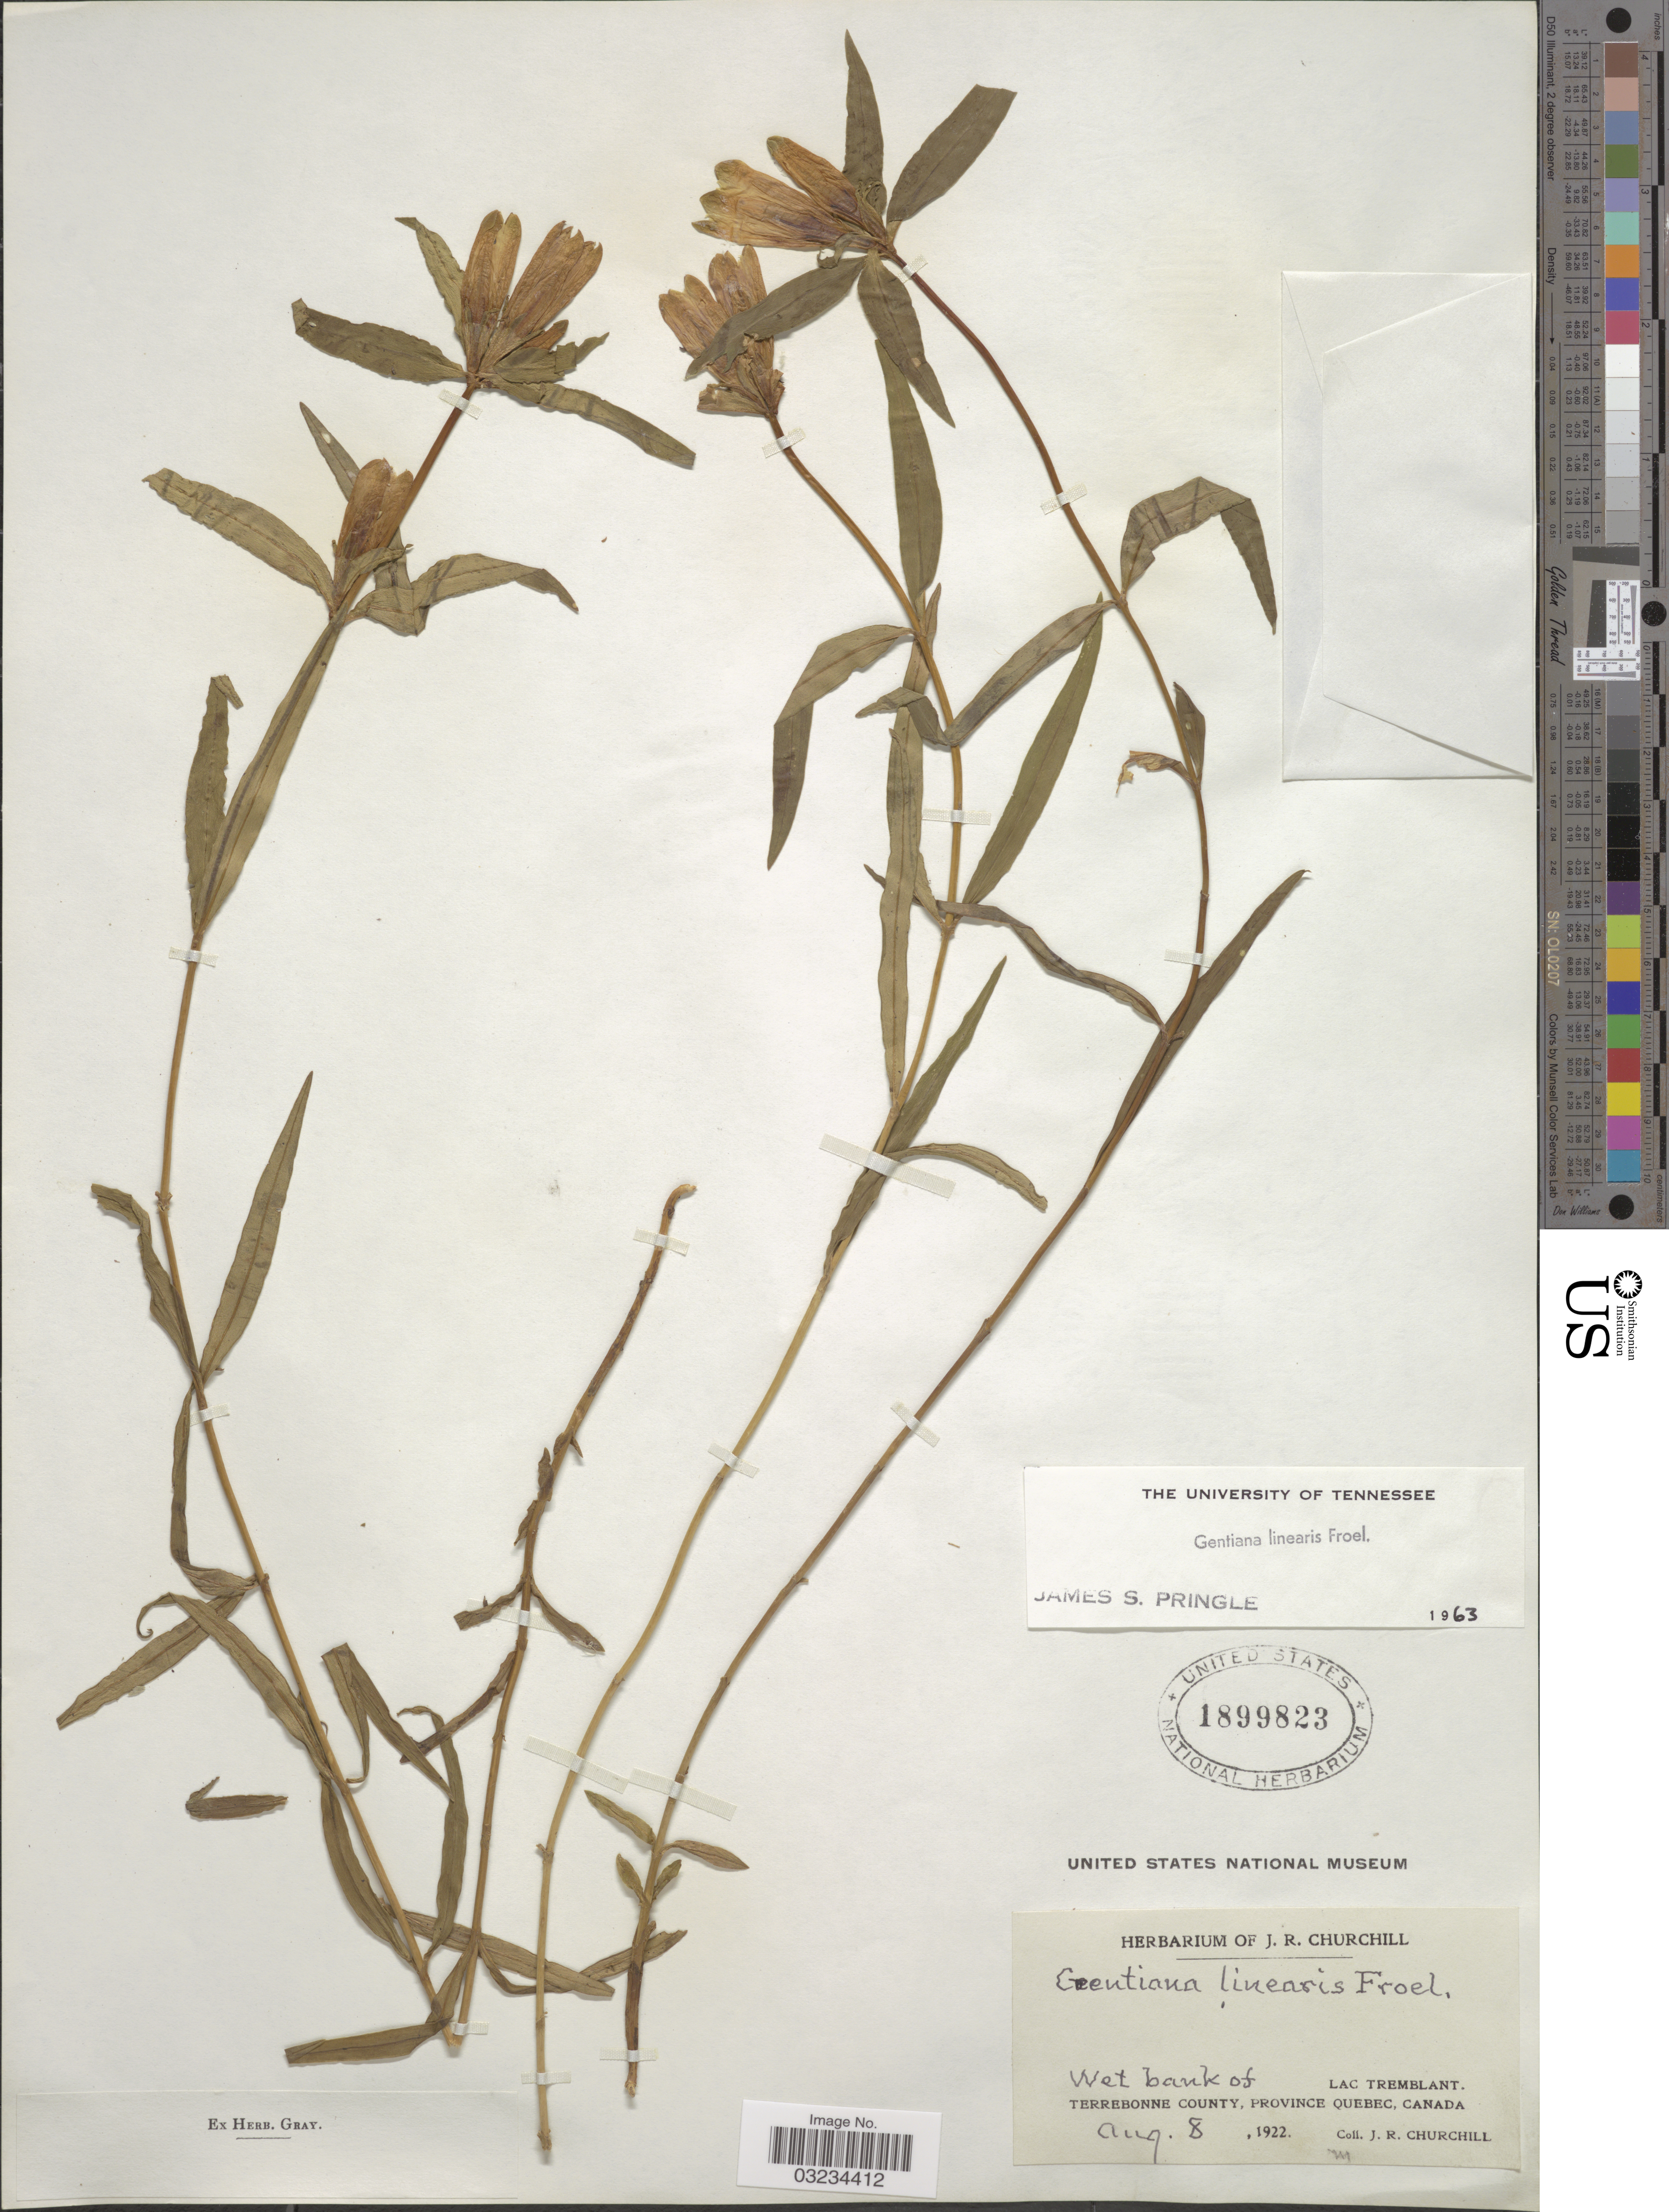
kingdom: Plantae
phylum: Tracheophyta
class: Magnoliopsida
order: Gentianales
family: Gentianaceae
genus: Gentiana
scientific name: Gentiana linearis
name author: Froel.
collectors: J. Churchill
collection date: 1922-08-08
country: Canada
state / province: Quebec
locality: Lac Tremblant. Terrebonne County.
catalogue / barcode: US 1899823